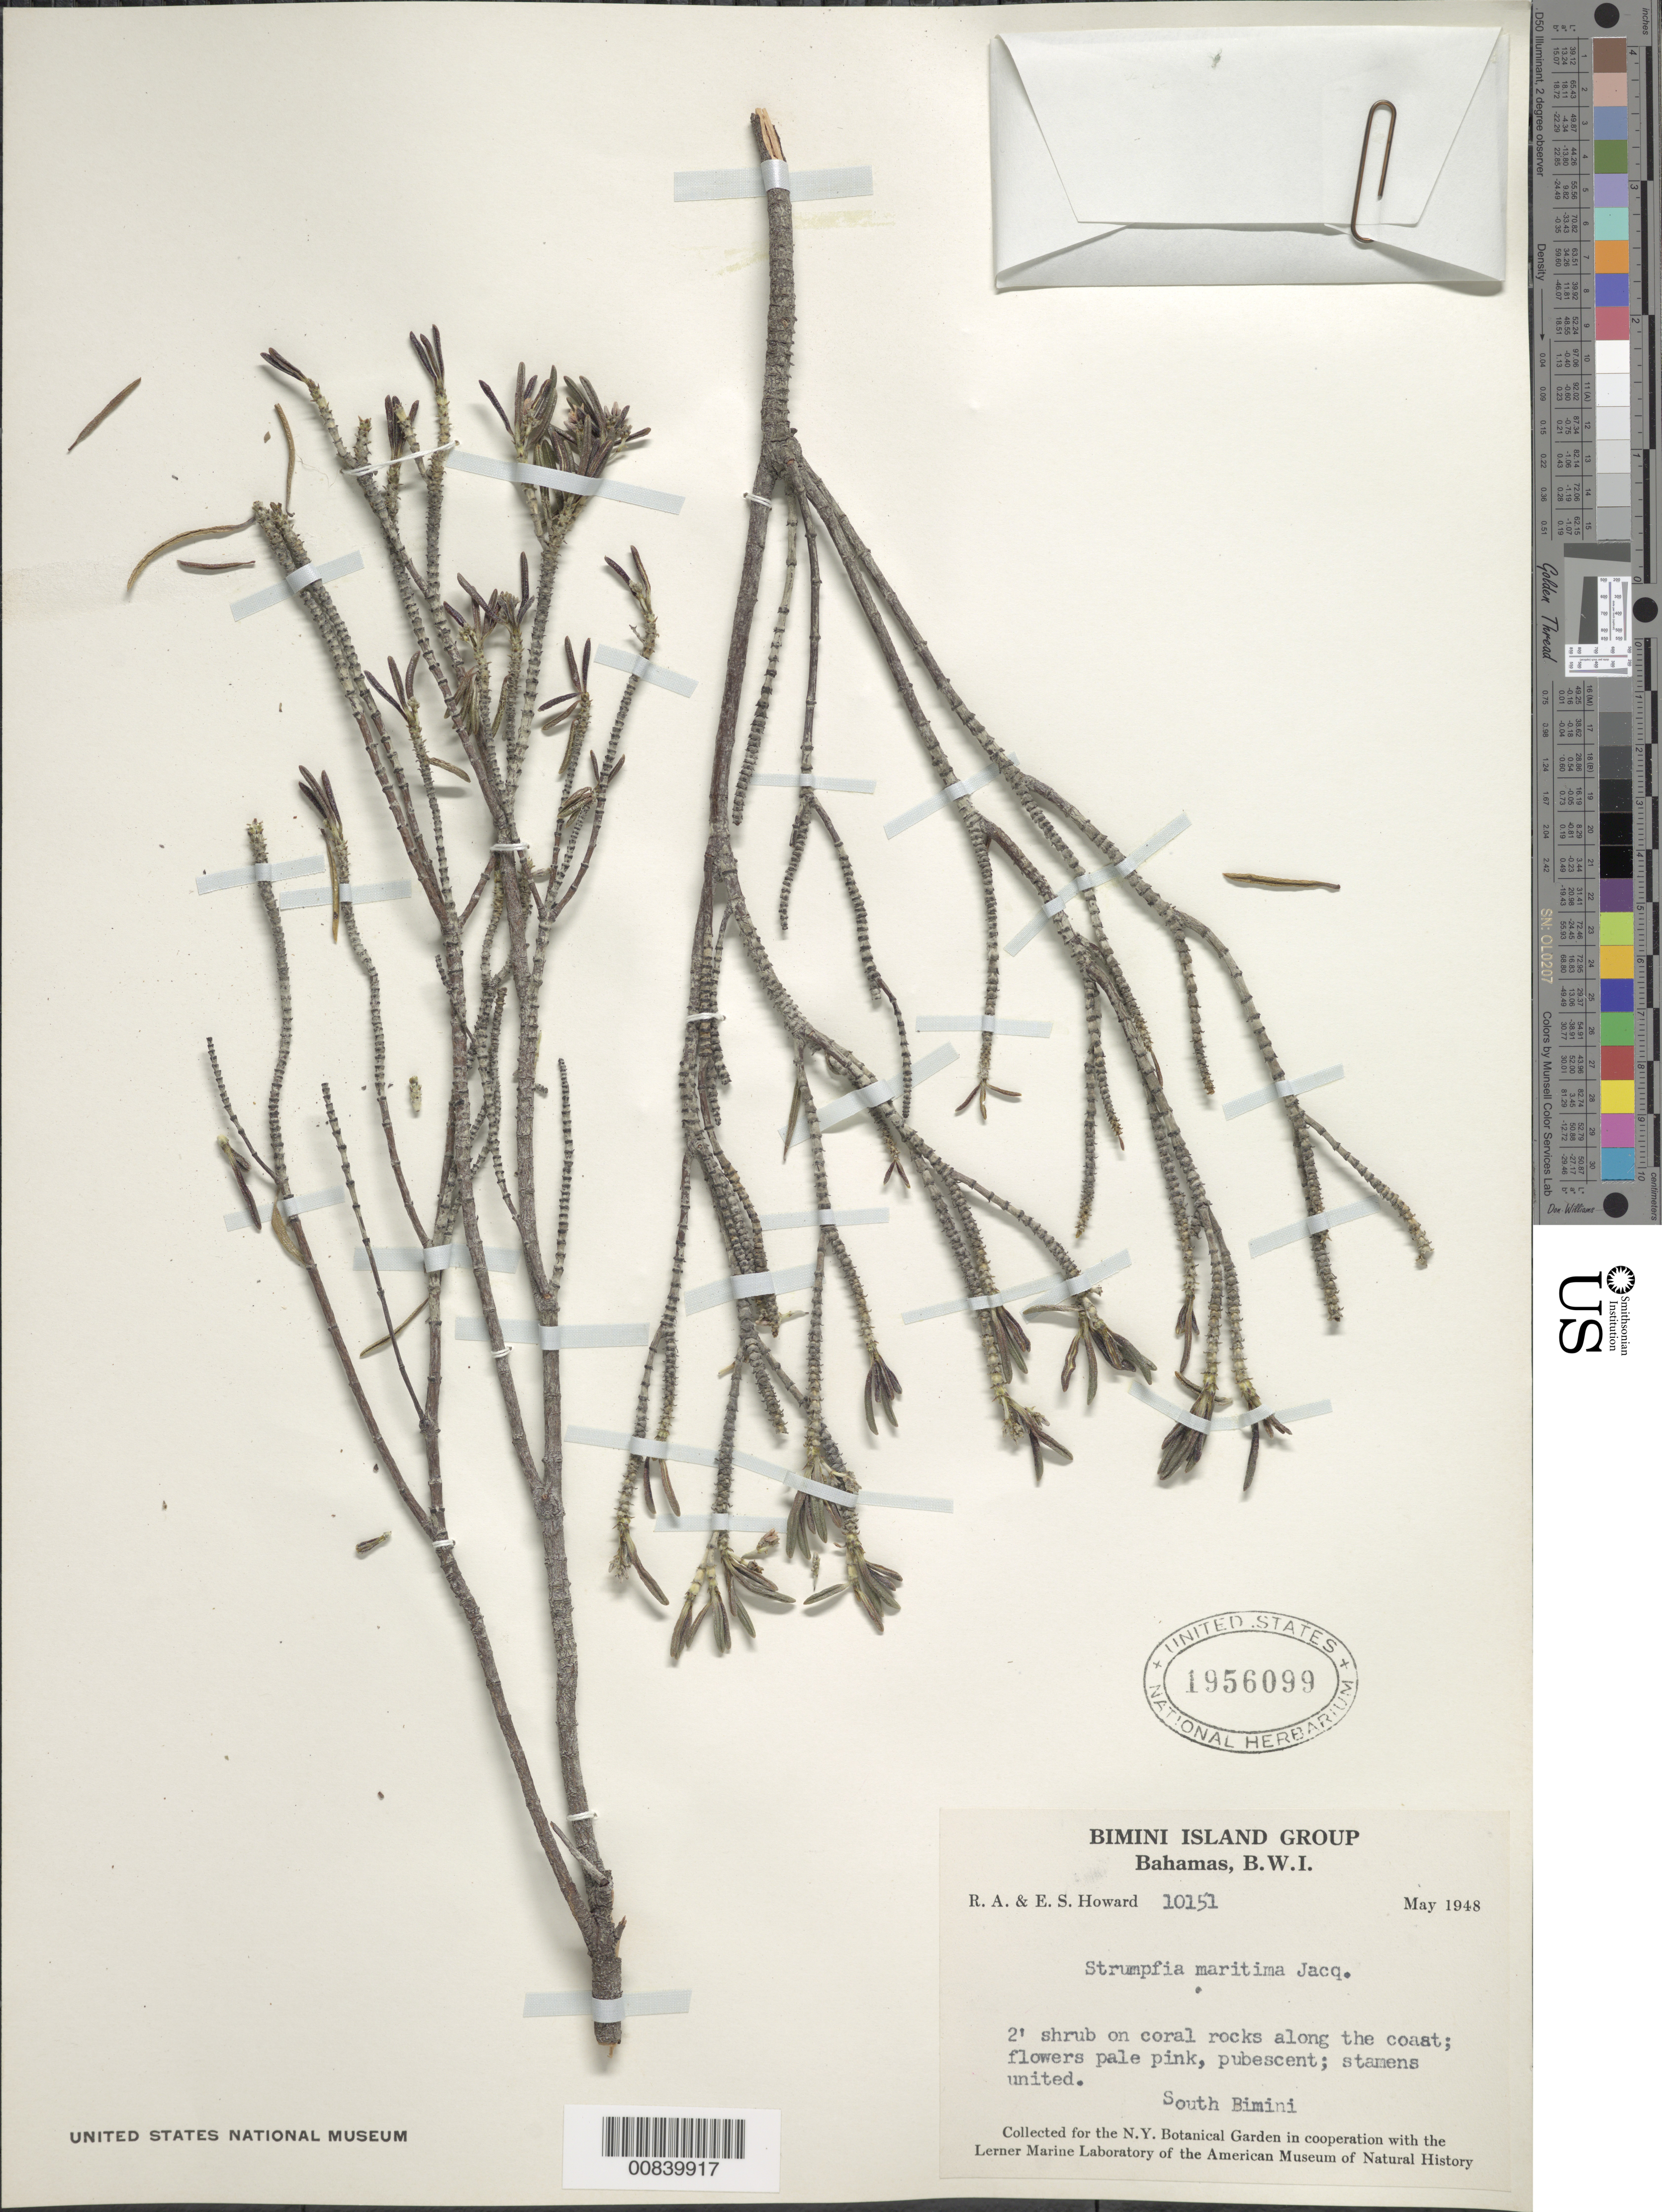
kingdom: Plantae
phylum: Tracheophyta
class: Magnoliopsida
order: Gentianales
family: Rubiaceae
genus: Strumpfia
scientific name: Strumpfia maritima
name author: Jacq.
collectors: R. A. Howard & E. S. Howard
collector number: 10151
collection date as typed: May 1948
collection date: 1948-05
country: Bahamas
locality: South Bimini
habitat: On coral rocks along the coast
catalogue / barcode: US 1956099